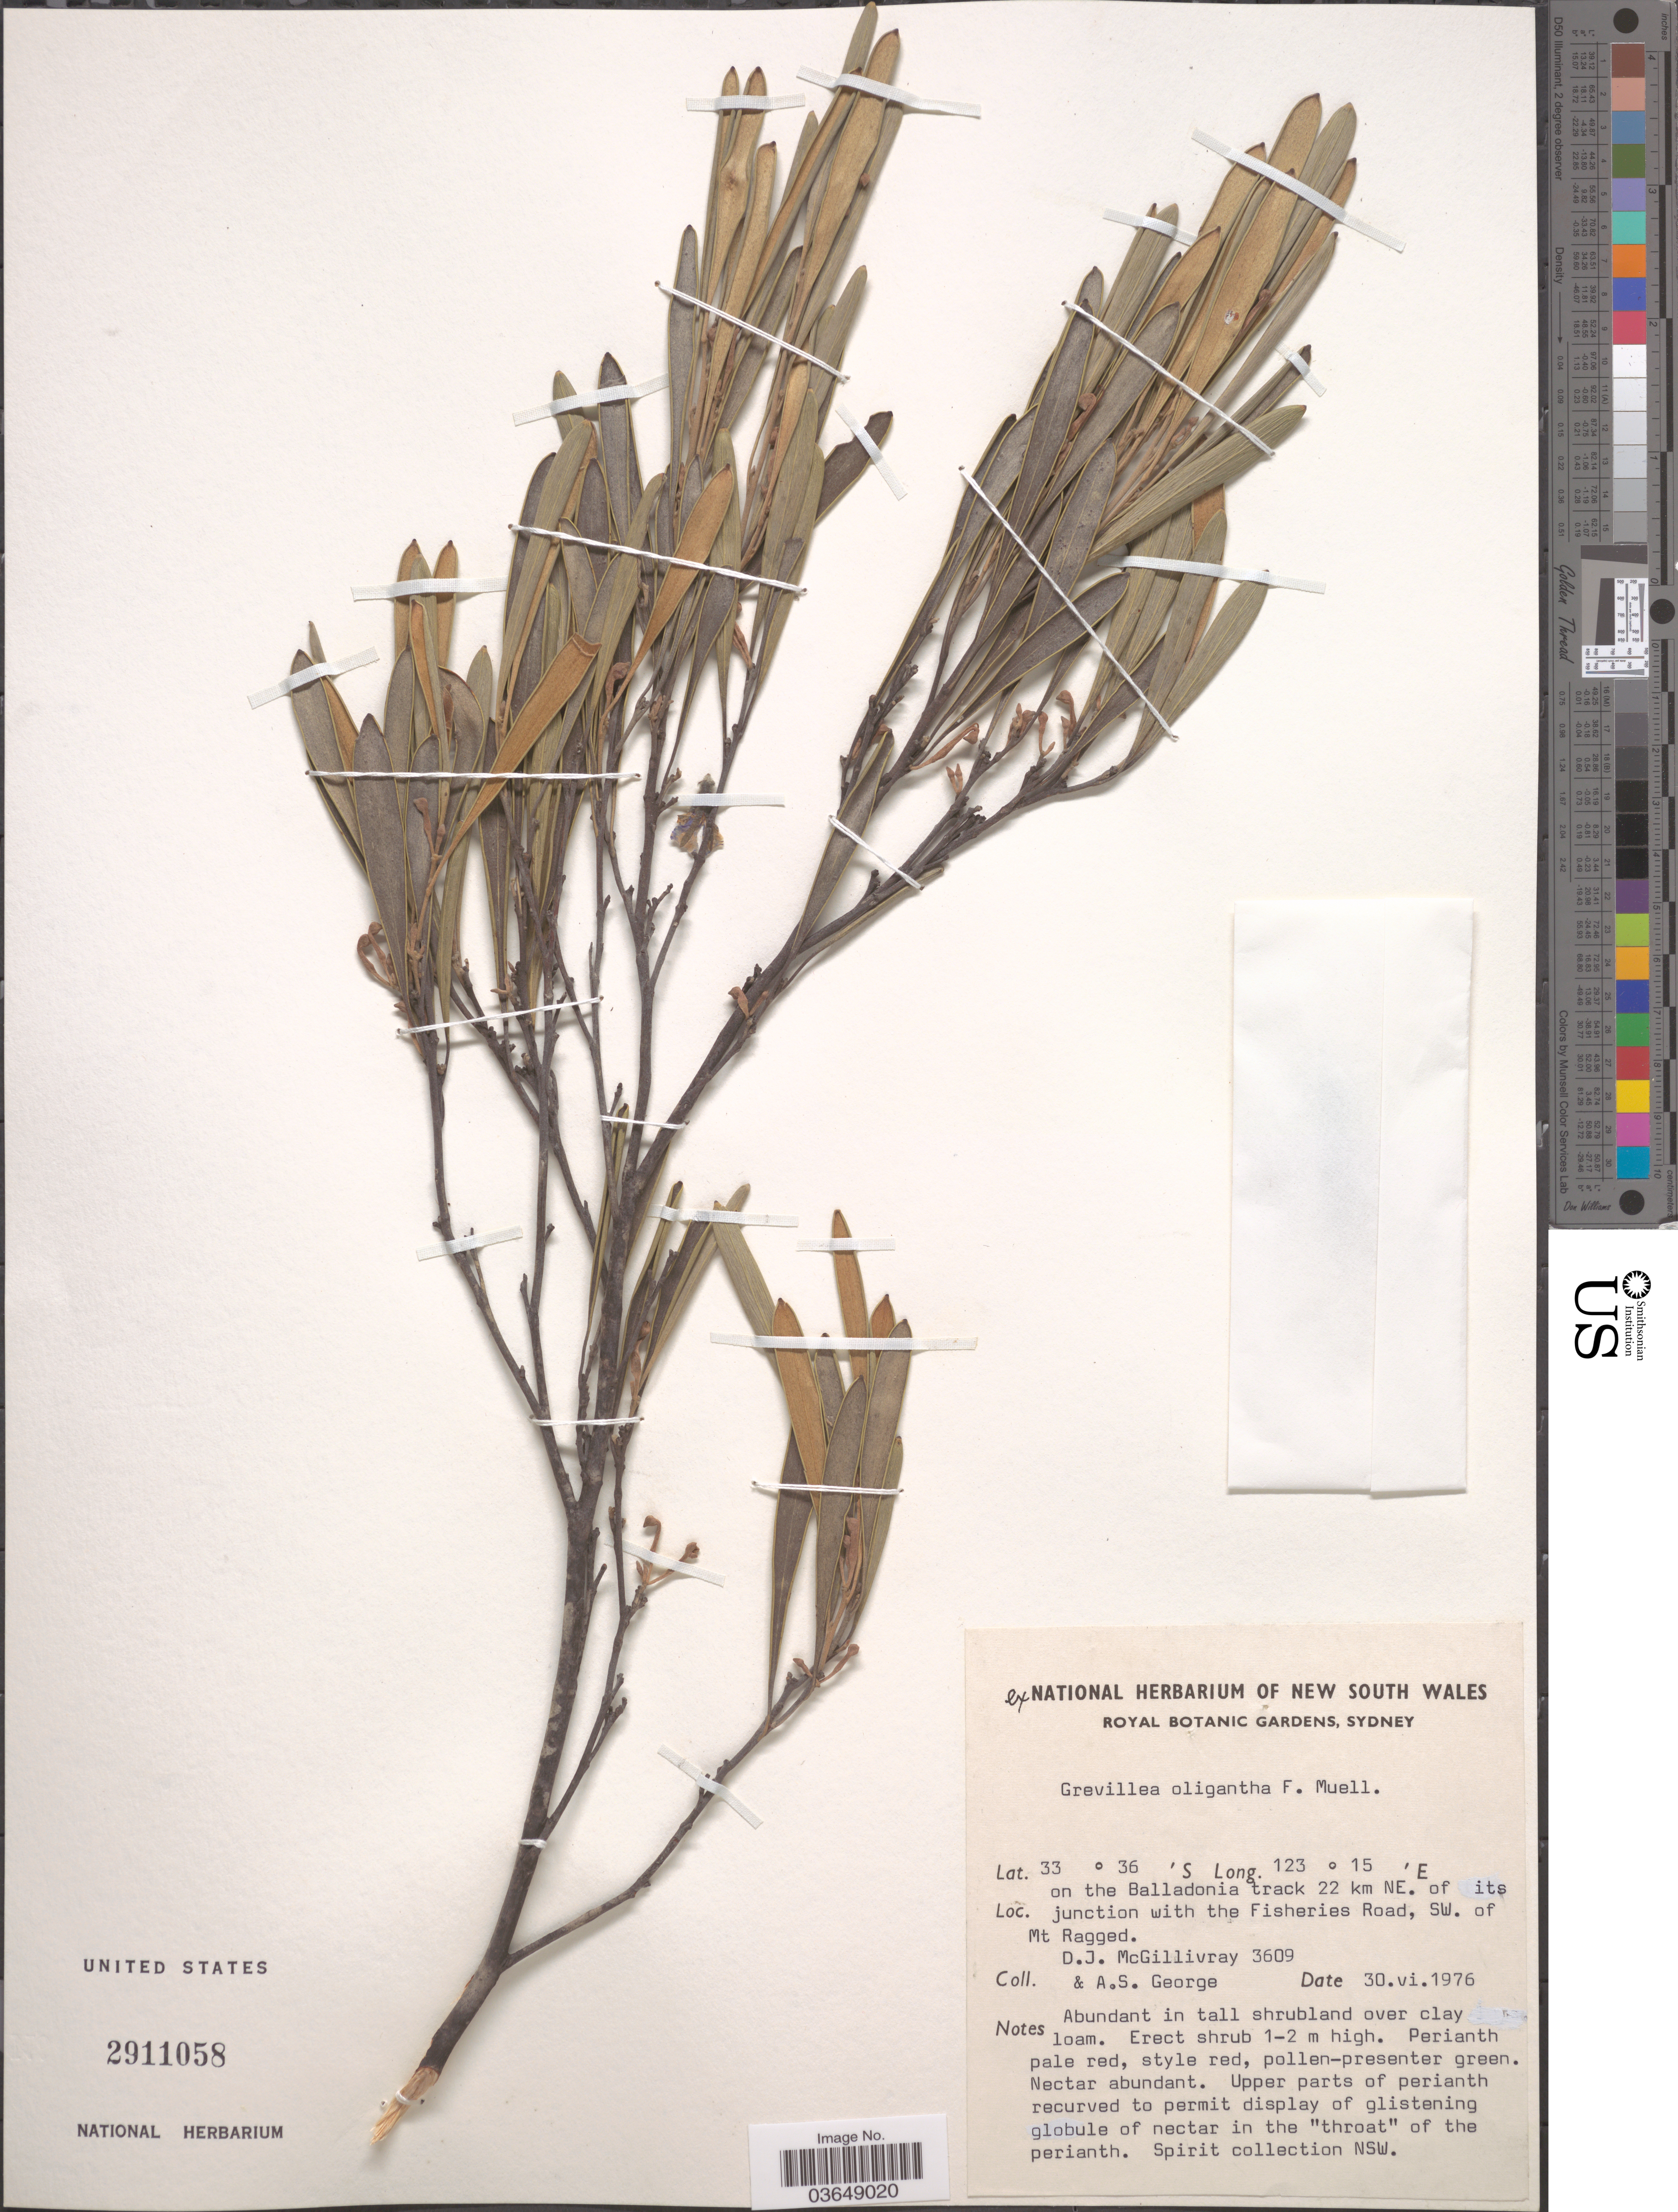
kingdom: Plantae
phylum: Tracheophyta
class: Magnoliopsida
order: Proteales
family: Proteaceae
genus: Grevillea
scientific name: Grevillea oligantha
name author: F. Muell.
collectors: D. J. McGillivray & A. S. George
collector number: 3609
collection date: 1976-06-30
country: Australia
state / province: New South Wales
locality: On the Balladonia track 22 km NE. of its junction with the Fisheries Road, SW. of Mt Ragged.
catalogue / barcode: US 2911058